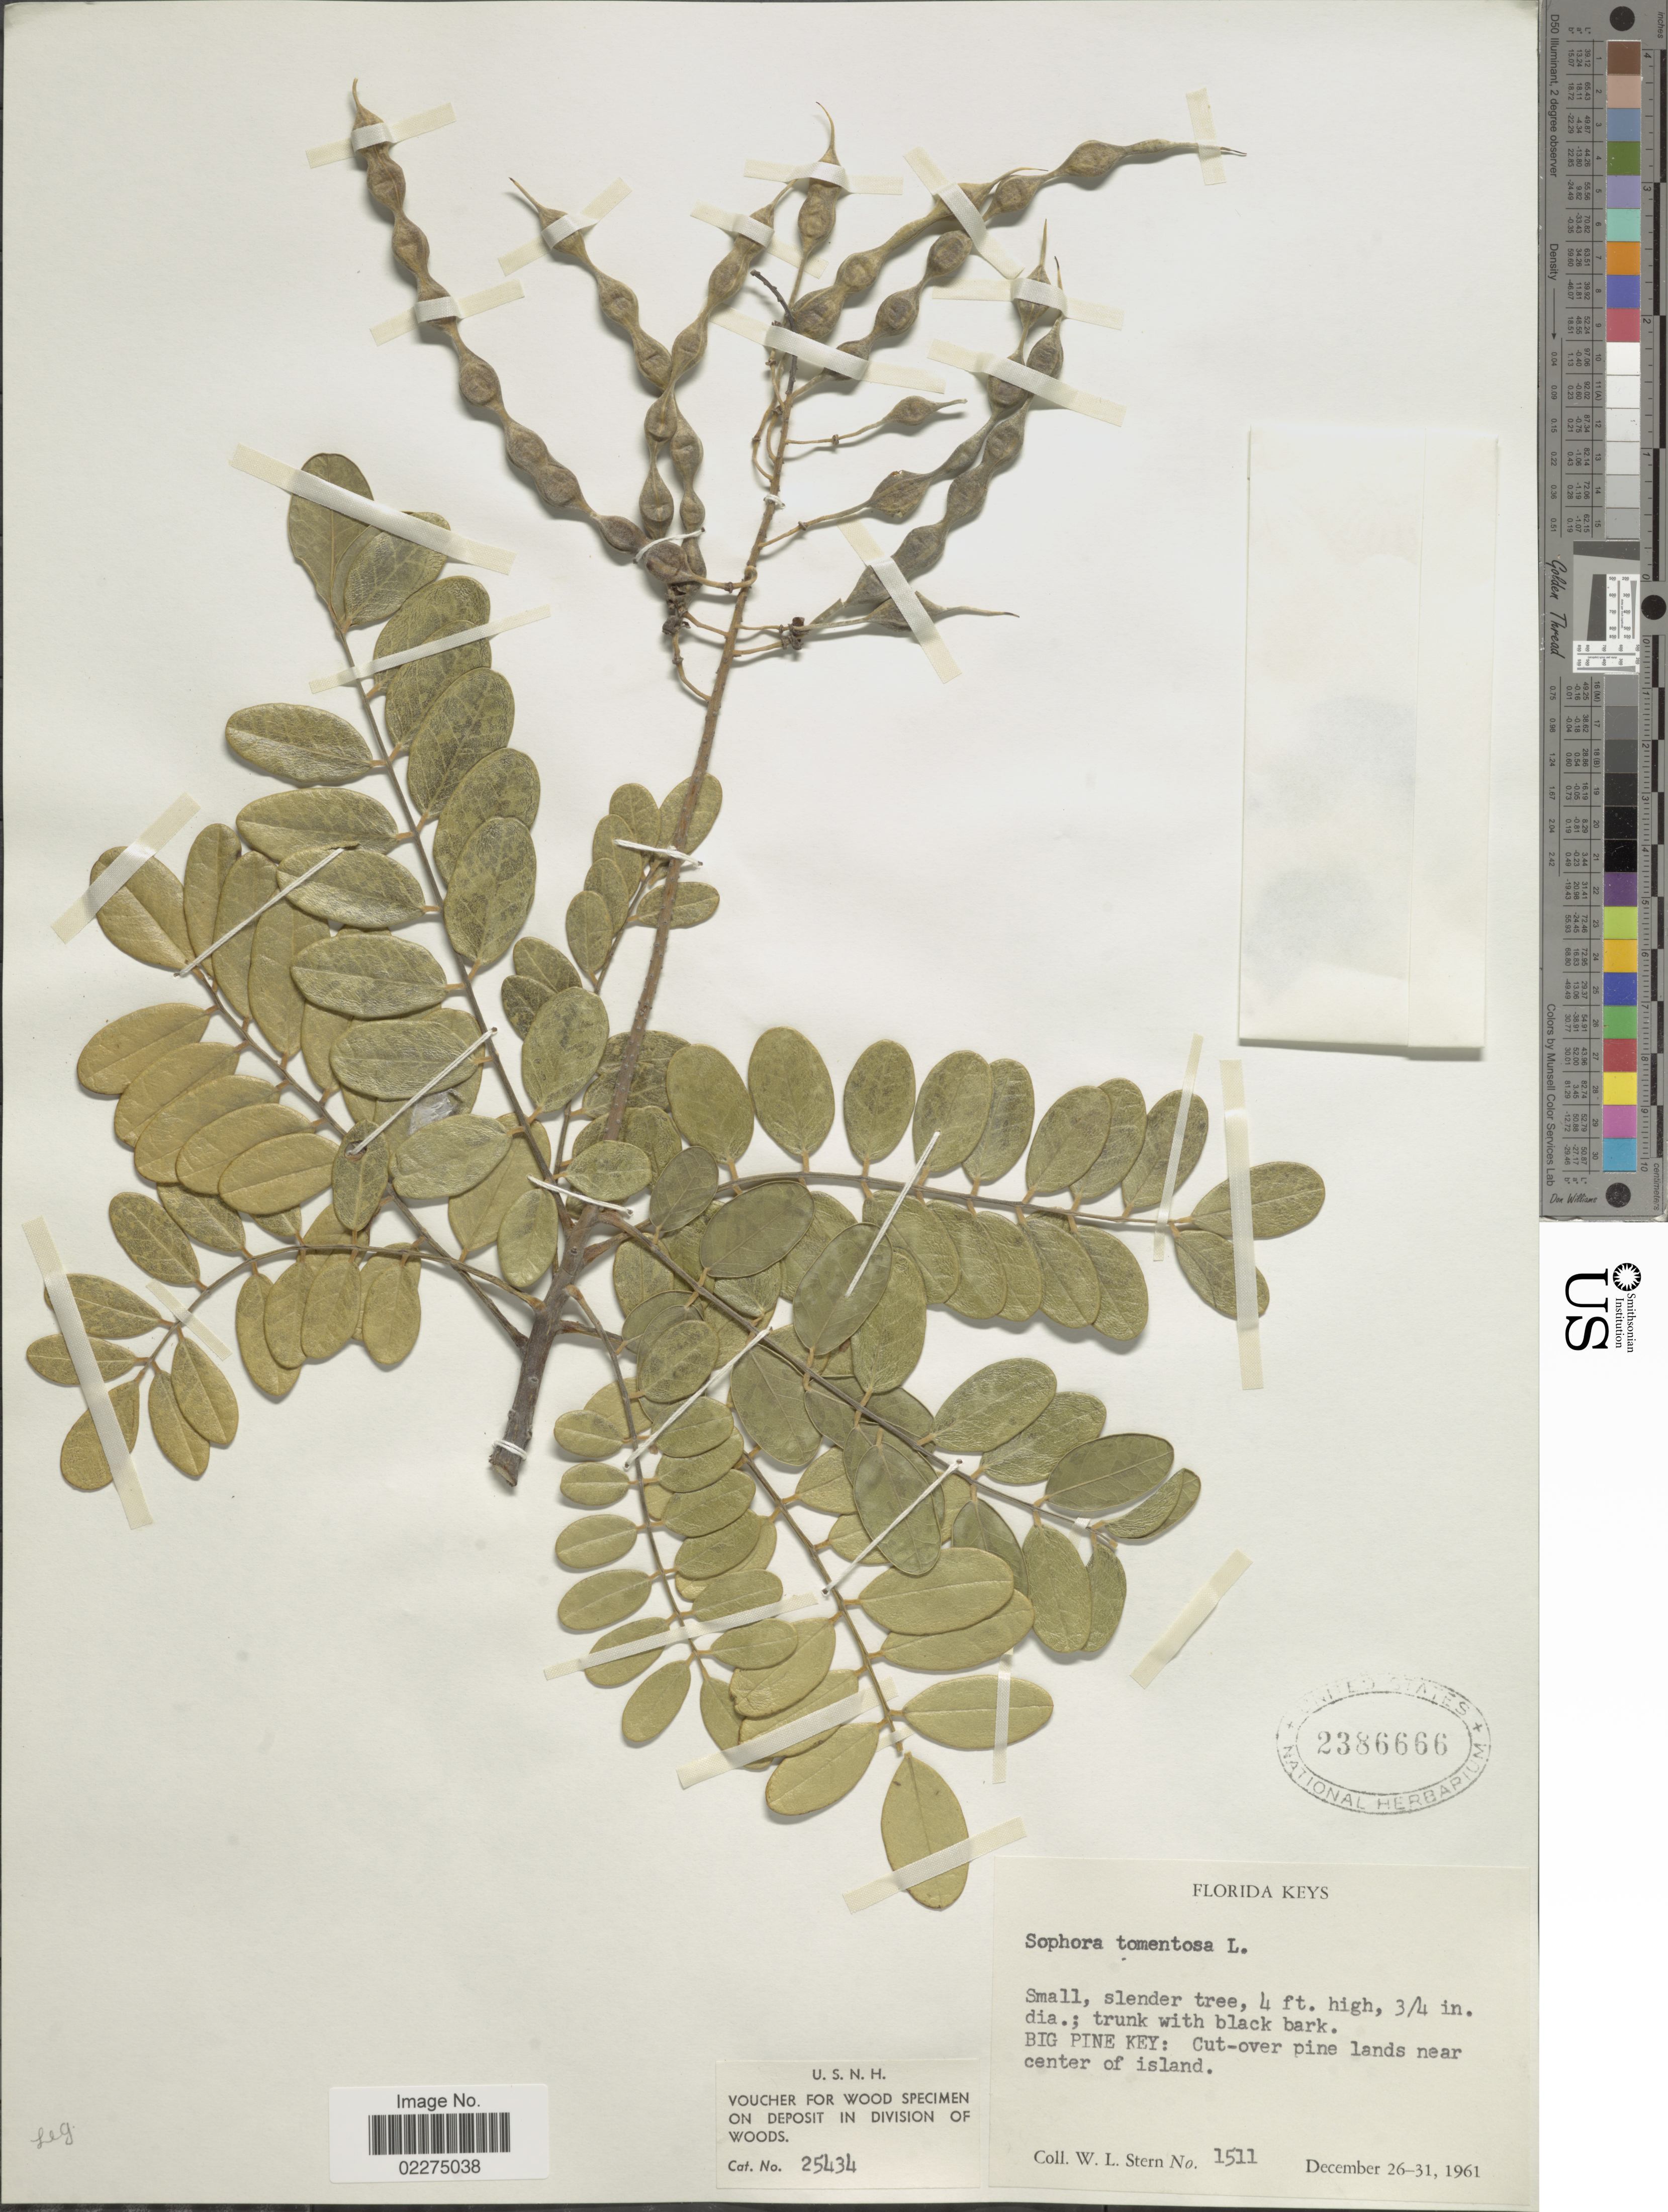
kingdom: Plantae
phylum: Tracheophyta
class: Magnoliopsida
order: Fabales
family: Fabaceae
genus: Sophora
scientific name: Sophora tomentosa var. truncata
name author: Torr. & A. Gray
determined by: Strong, Mark T., (BOT), Smithsonian Institution - National Museum of Natural History (UNITED STATES)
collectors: W. L. Stern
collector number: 1511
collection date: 1961-12-26/1961-12-31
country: United States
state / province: Florida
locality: Big Pine Key: near center of island. Florida Keys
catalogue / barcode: US 2386666